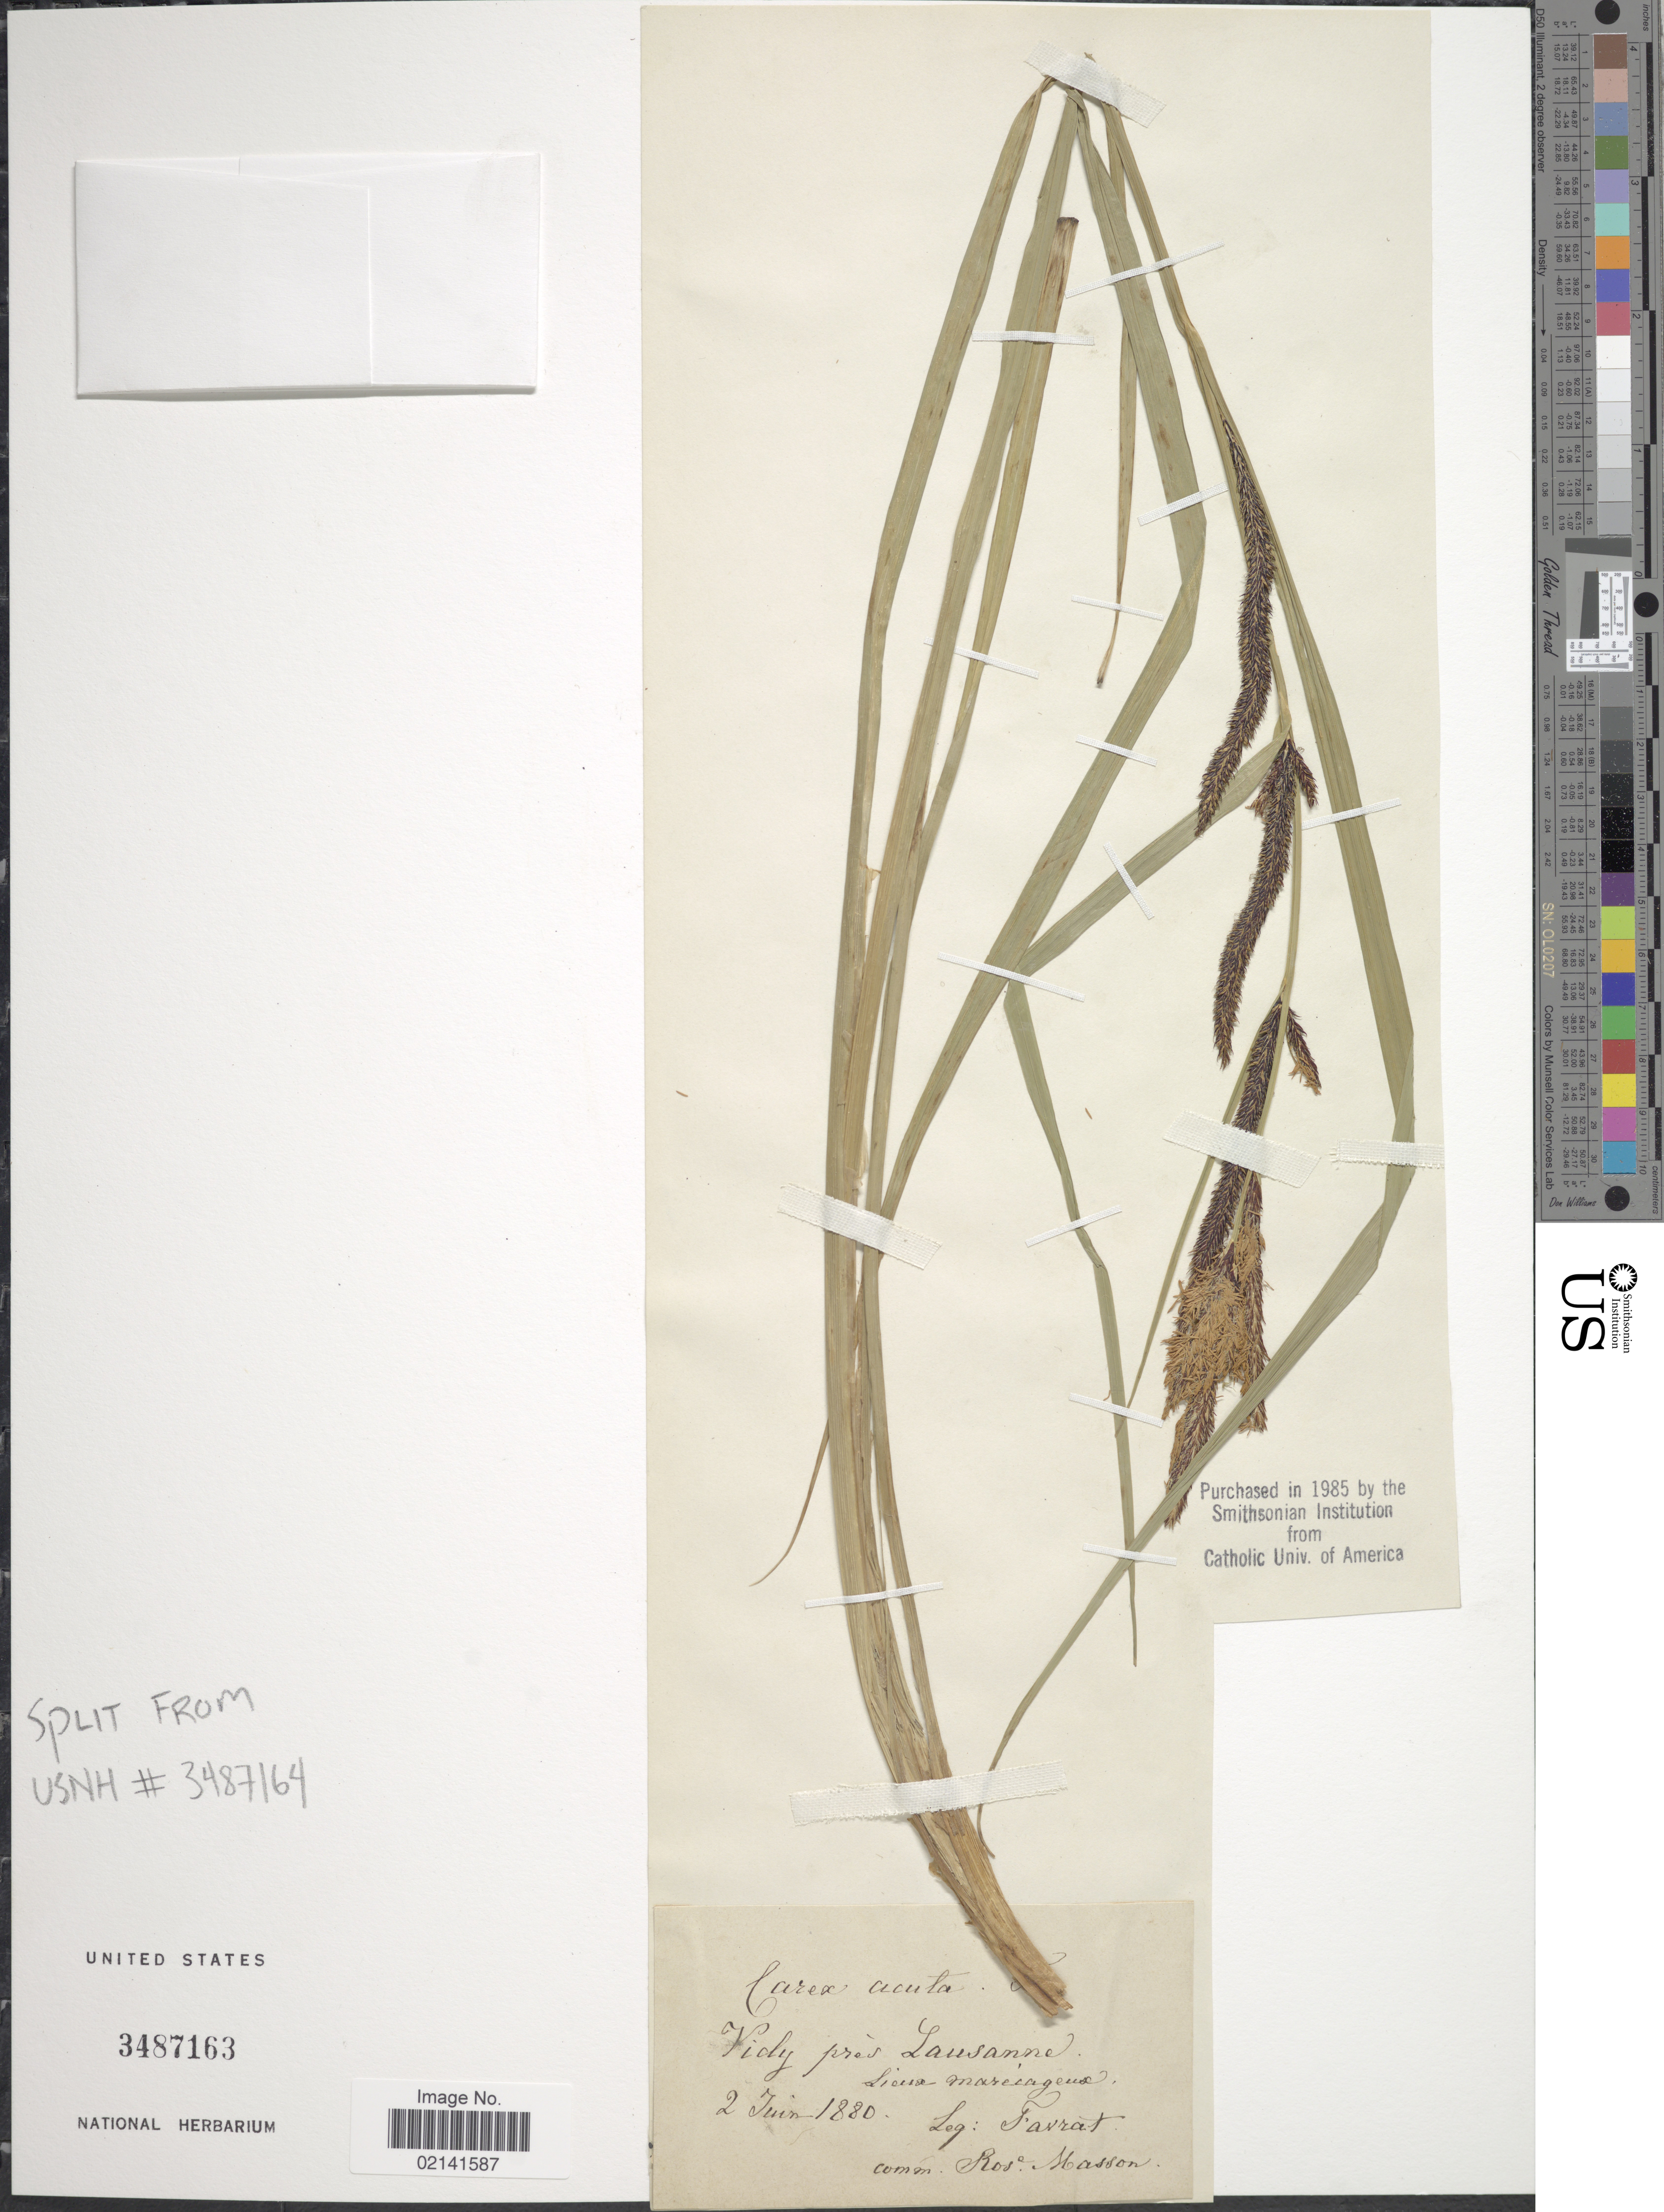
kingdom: Plantae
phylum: Tracheophyta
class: Liliopsida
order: Poales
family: Cyperaceae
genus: Carex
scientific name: Carex acuta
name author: L.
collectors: L. Favrat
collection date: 1880-06-02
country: Switzerland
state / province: Vaud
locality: Vidy près Lausanne Lieux-marécageux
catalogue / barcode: US 3487163